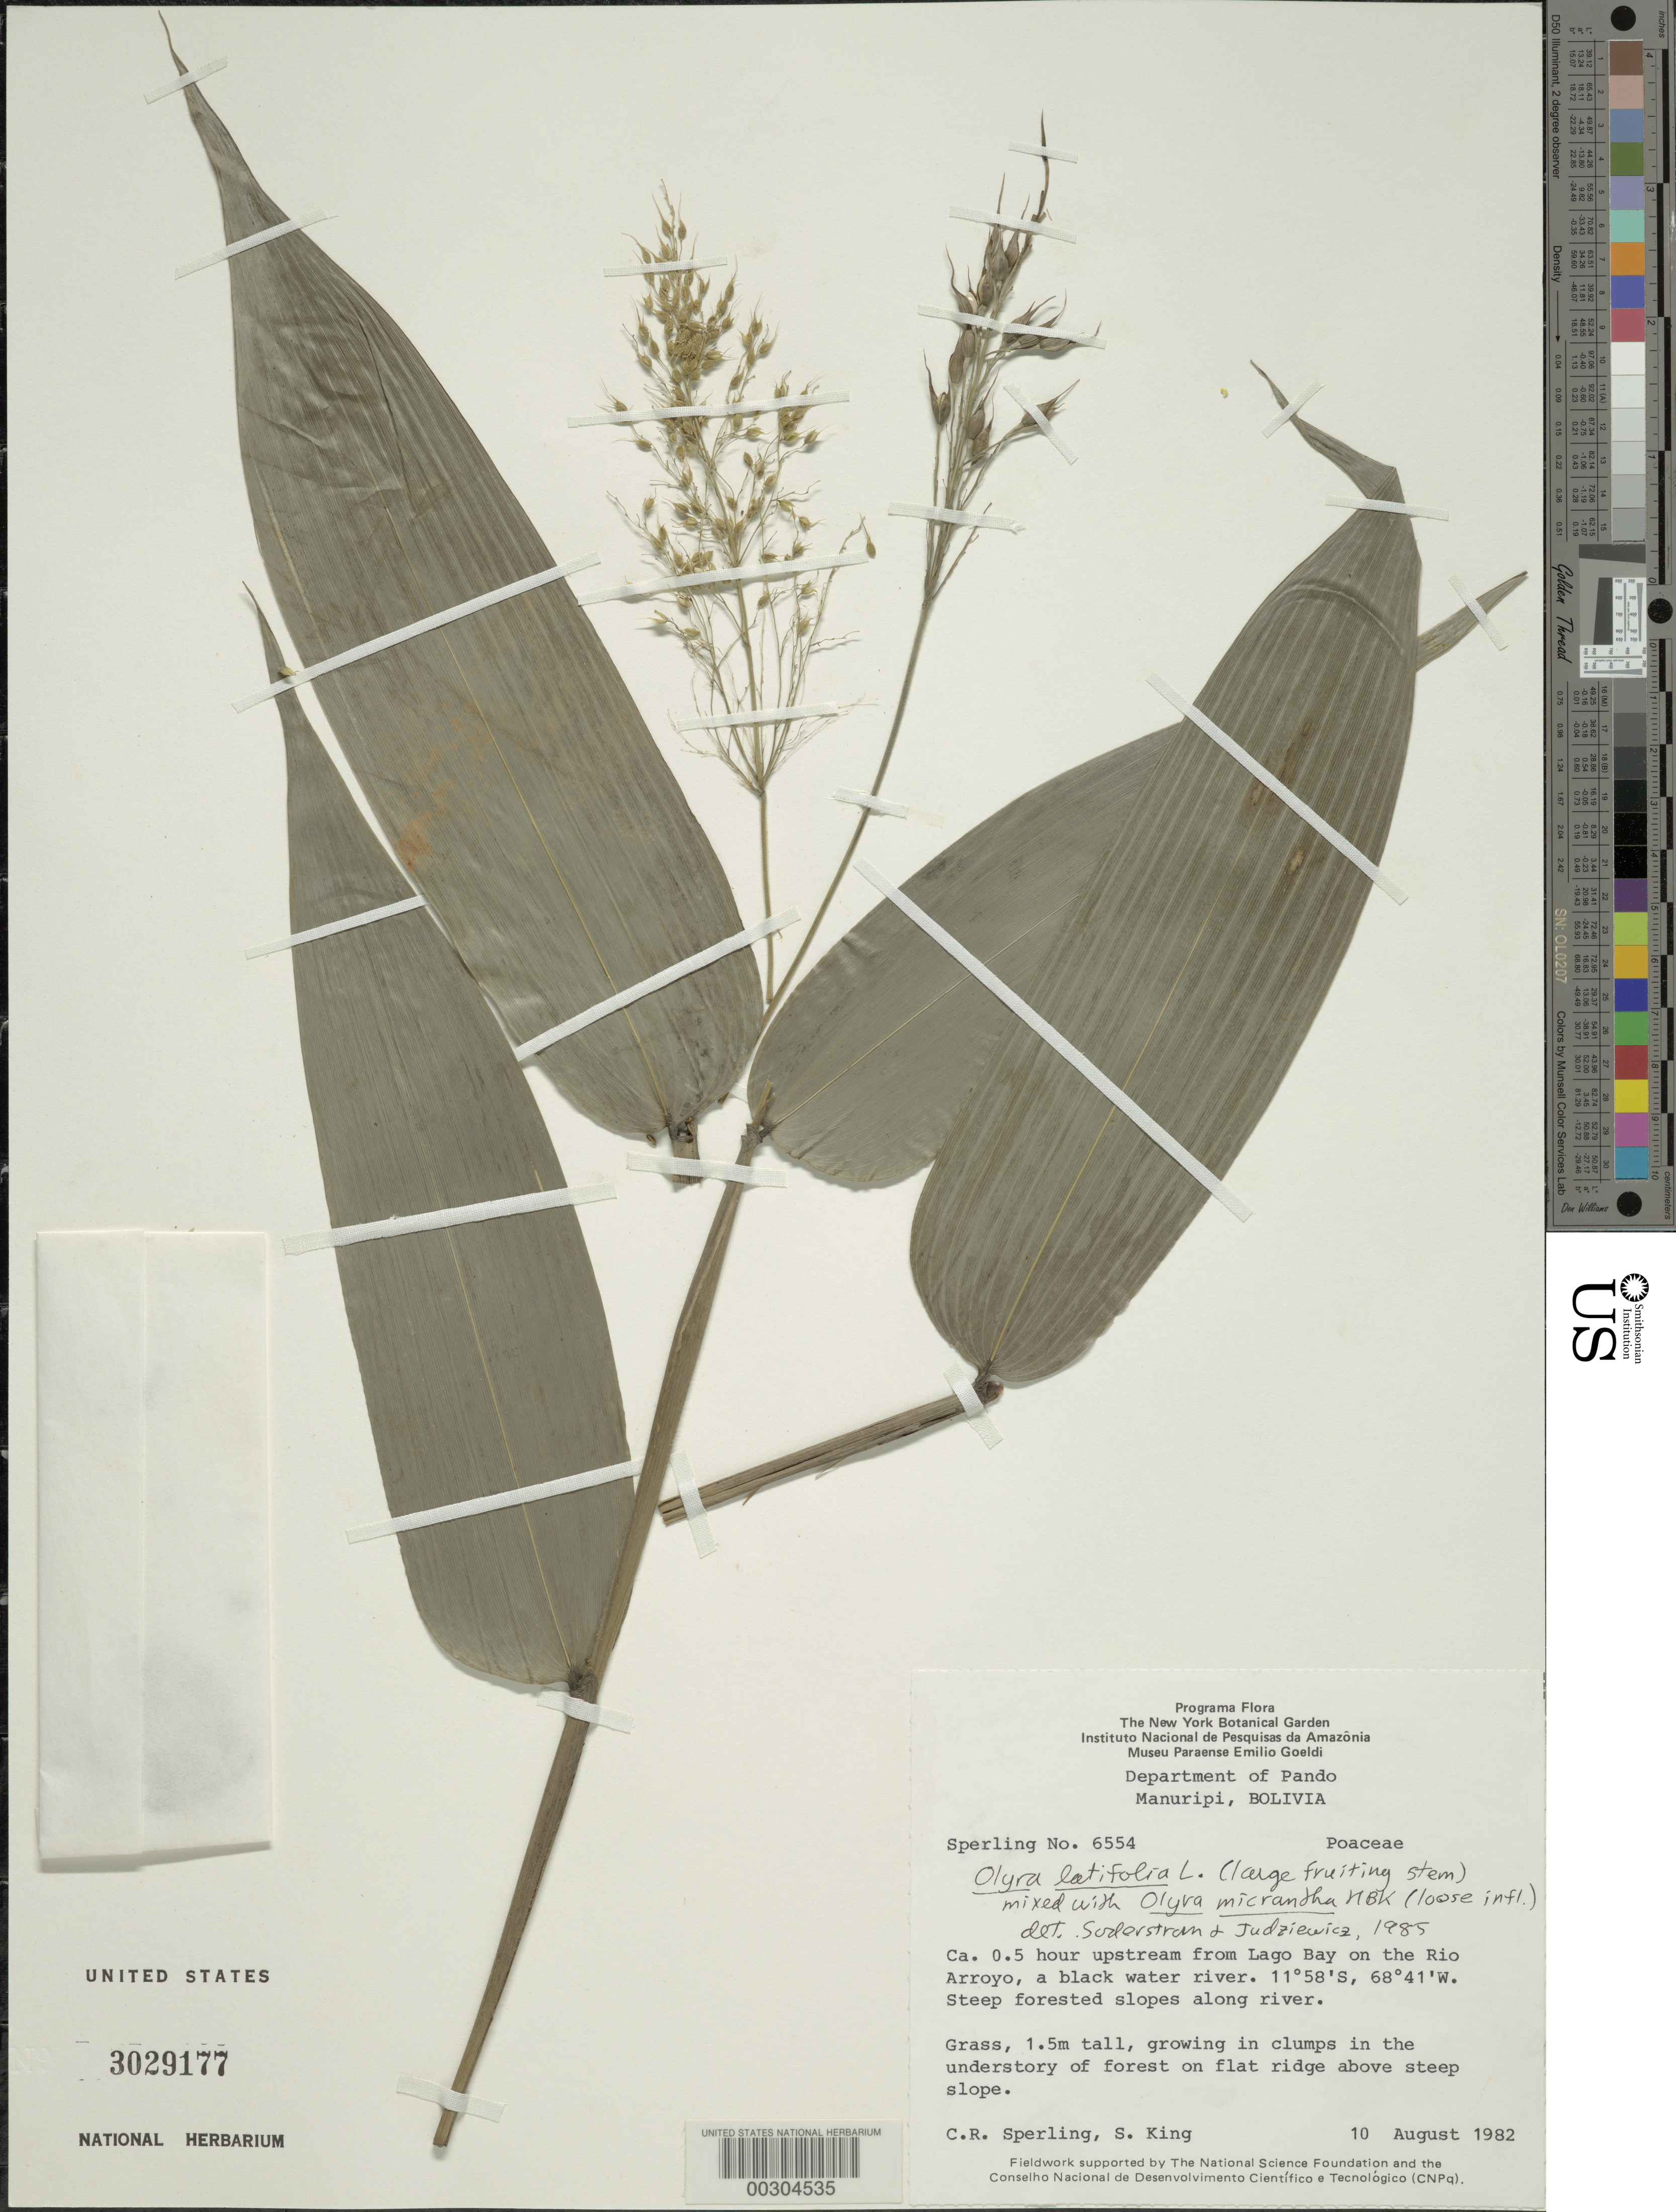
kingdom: Plantae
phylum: Tracheophyta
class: Liliopsida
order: Poales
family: Poaceae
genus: Olyra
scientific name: Olyra latifolia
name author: L.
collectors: C. R. Sperling & S. R. King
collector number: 6554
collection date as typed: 10 Aug 1982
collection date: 1982-08-10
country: Bolivia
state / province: Pando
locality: Rio Arroyo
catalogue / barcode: US 3029177